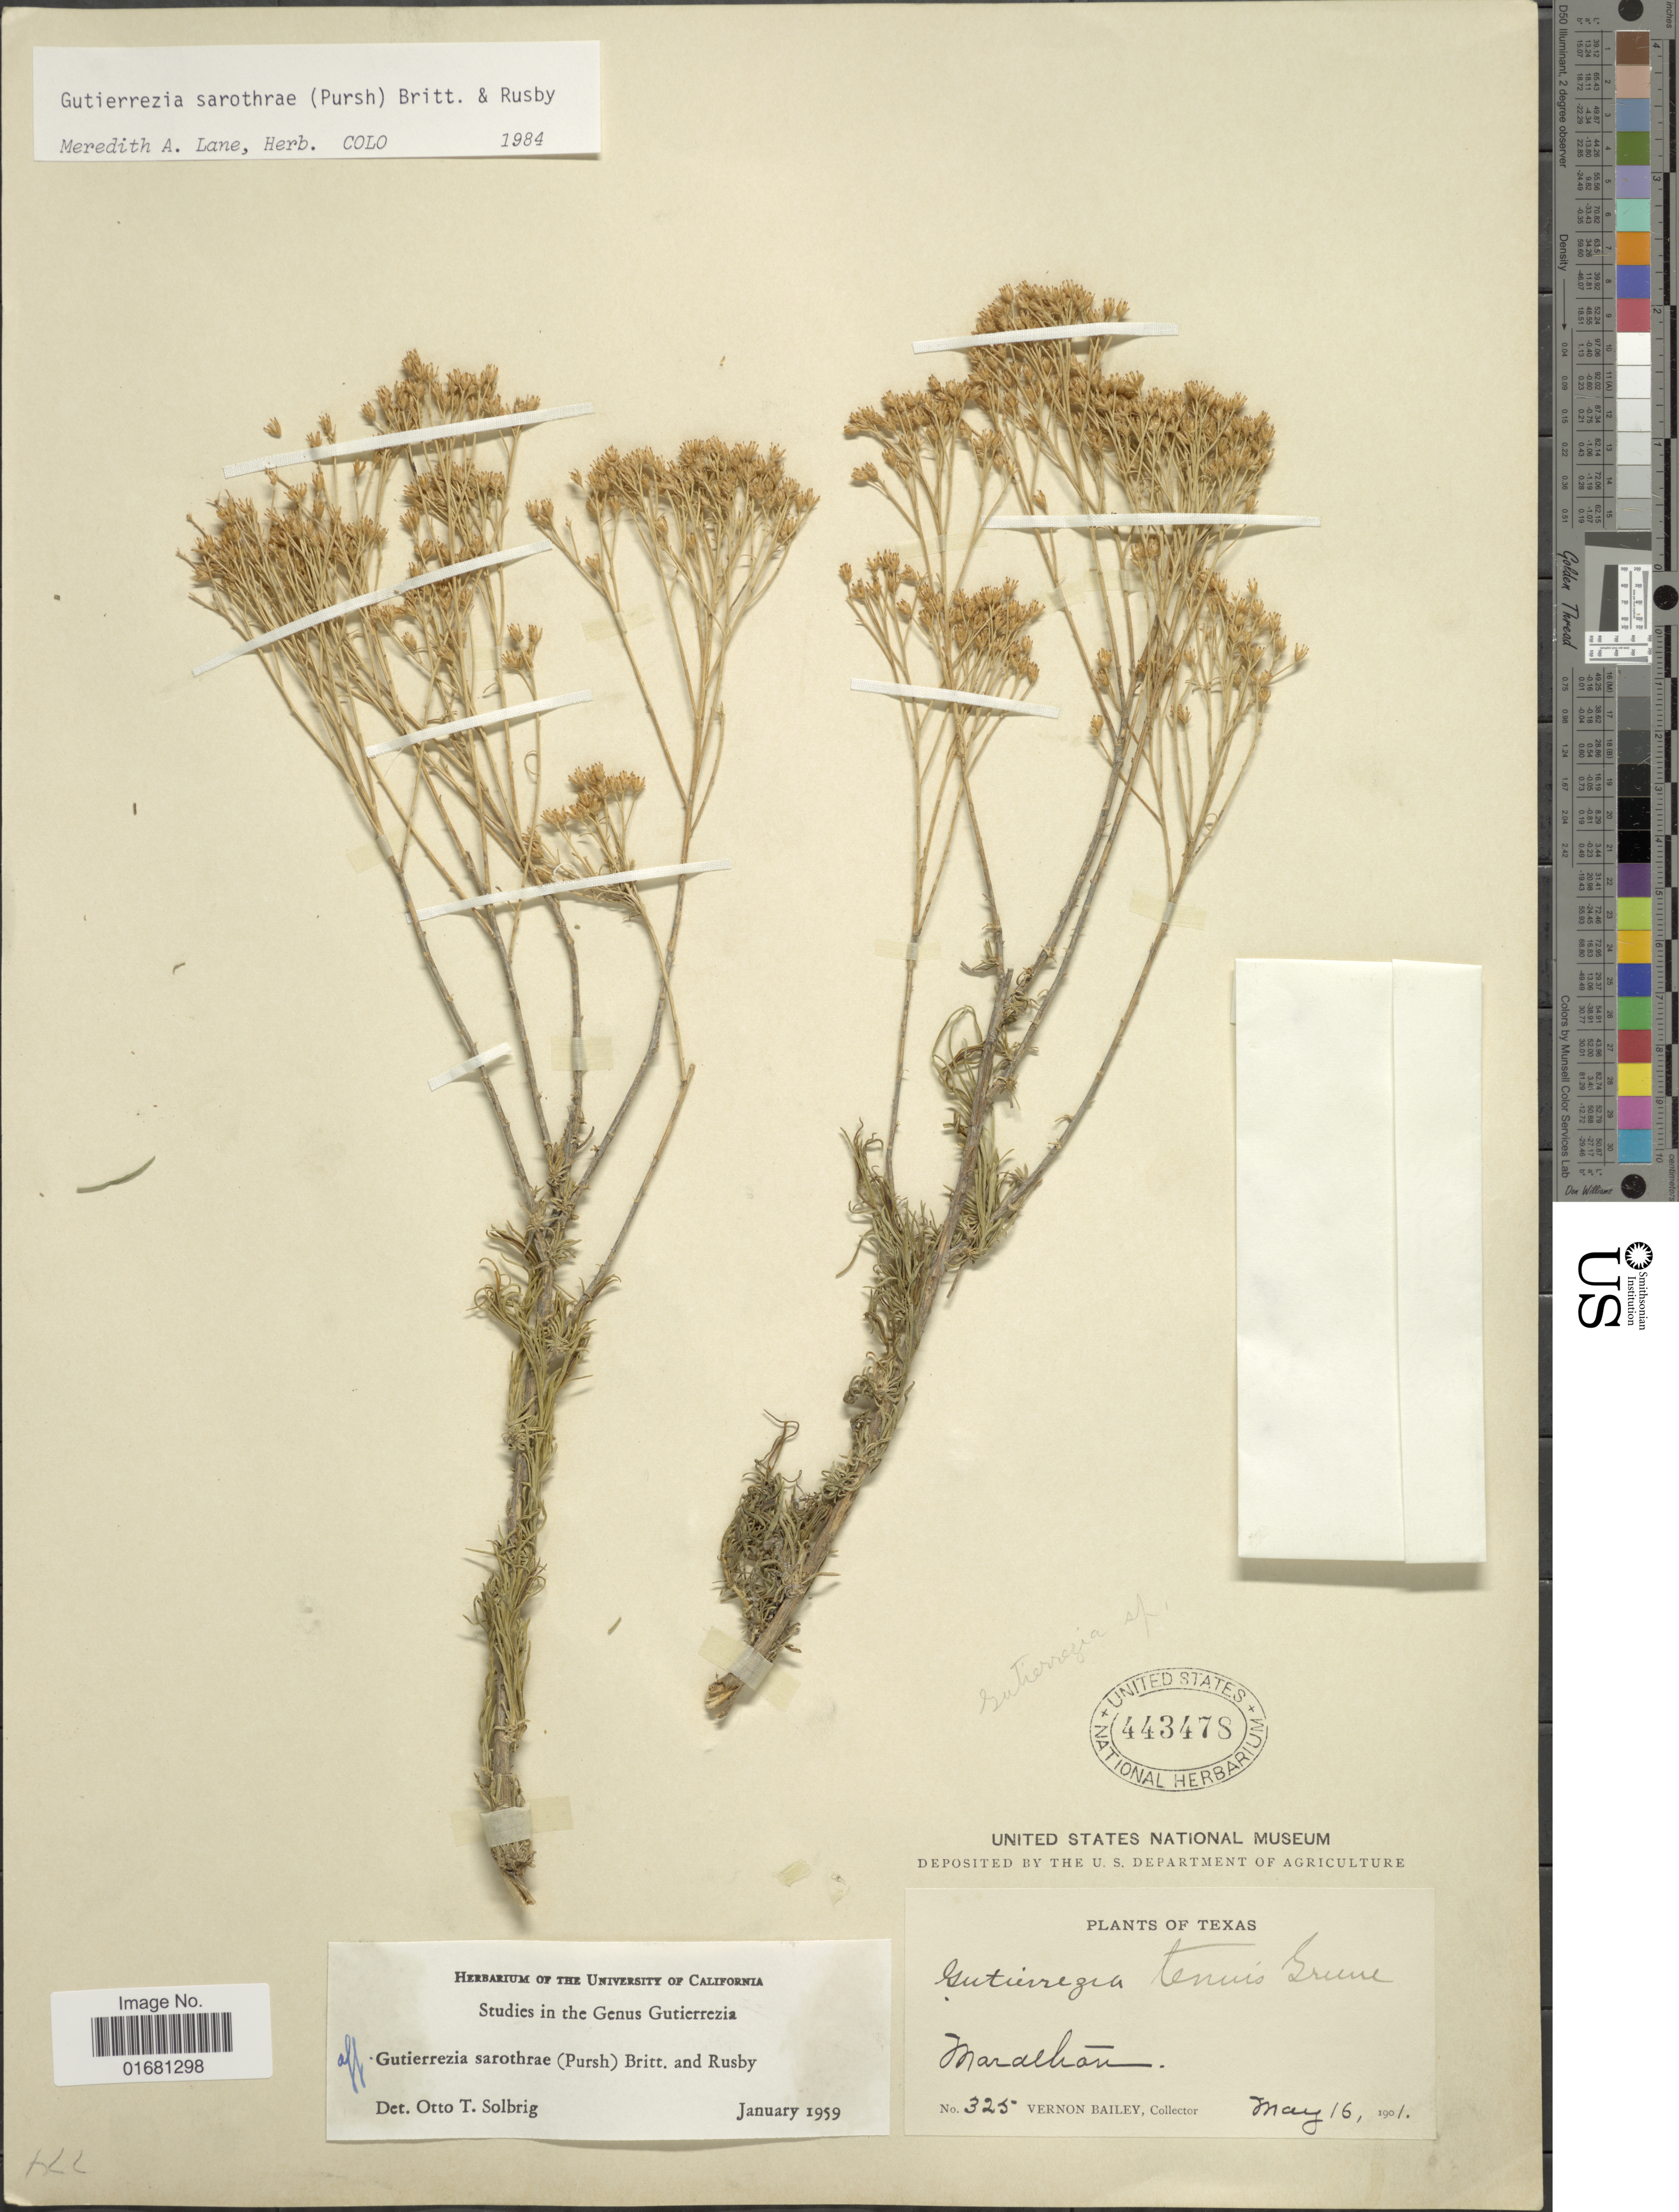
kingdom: Plantae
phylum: Tracheophyta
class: Magnoliopsida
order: Asterales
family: Asteraceae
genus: Gutierrezia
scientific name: Gutierrezia sarothrae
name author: (Pursh) Britton & Rusby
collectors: V. O. Bailey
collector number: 325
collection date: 1901-05-16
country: United States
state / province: Texas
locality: Marathon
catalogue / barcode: US 443478